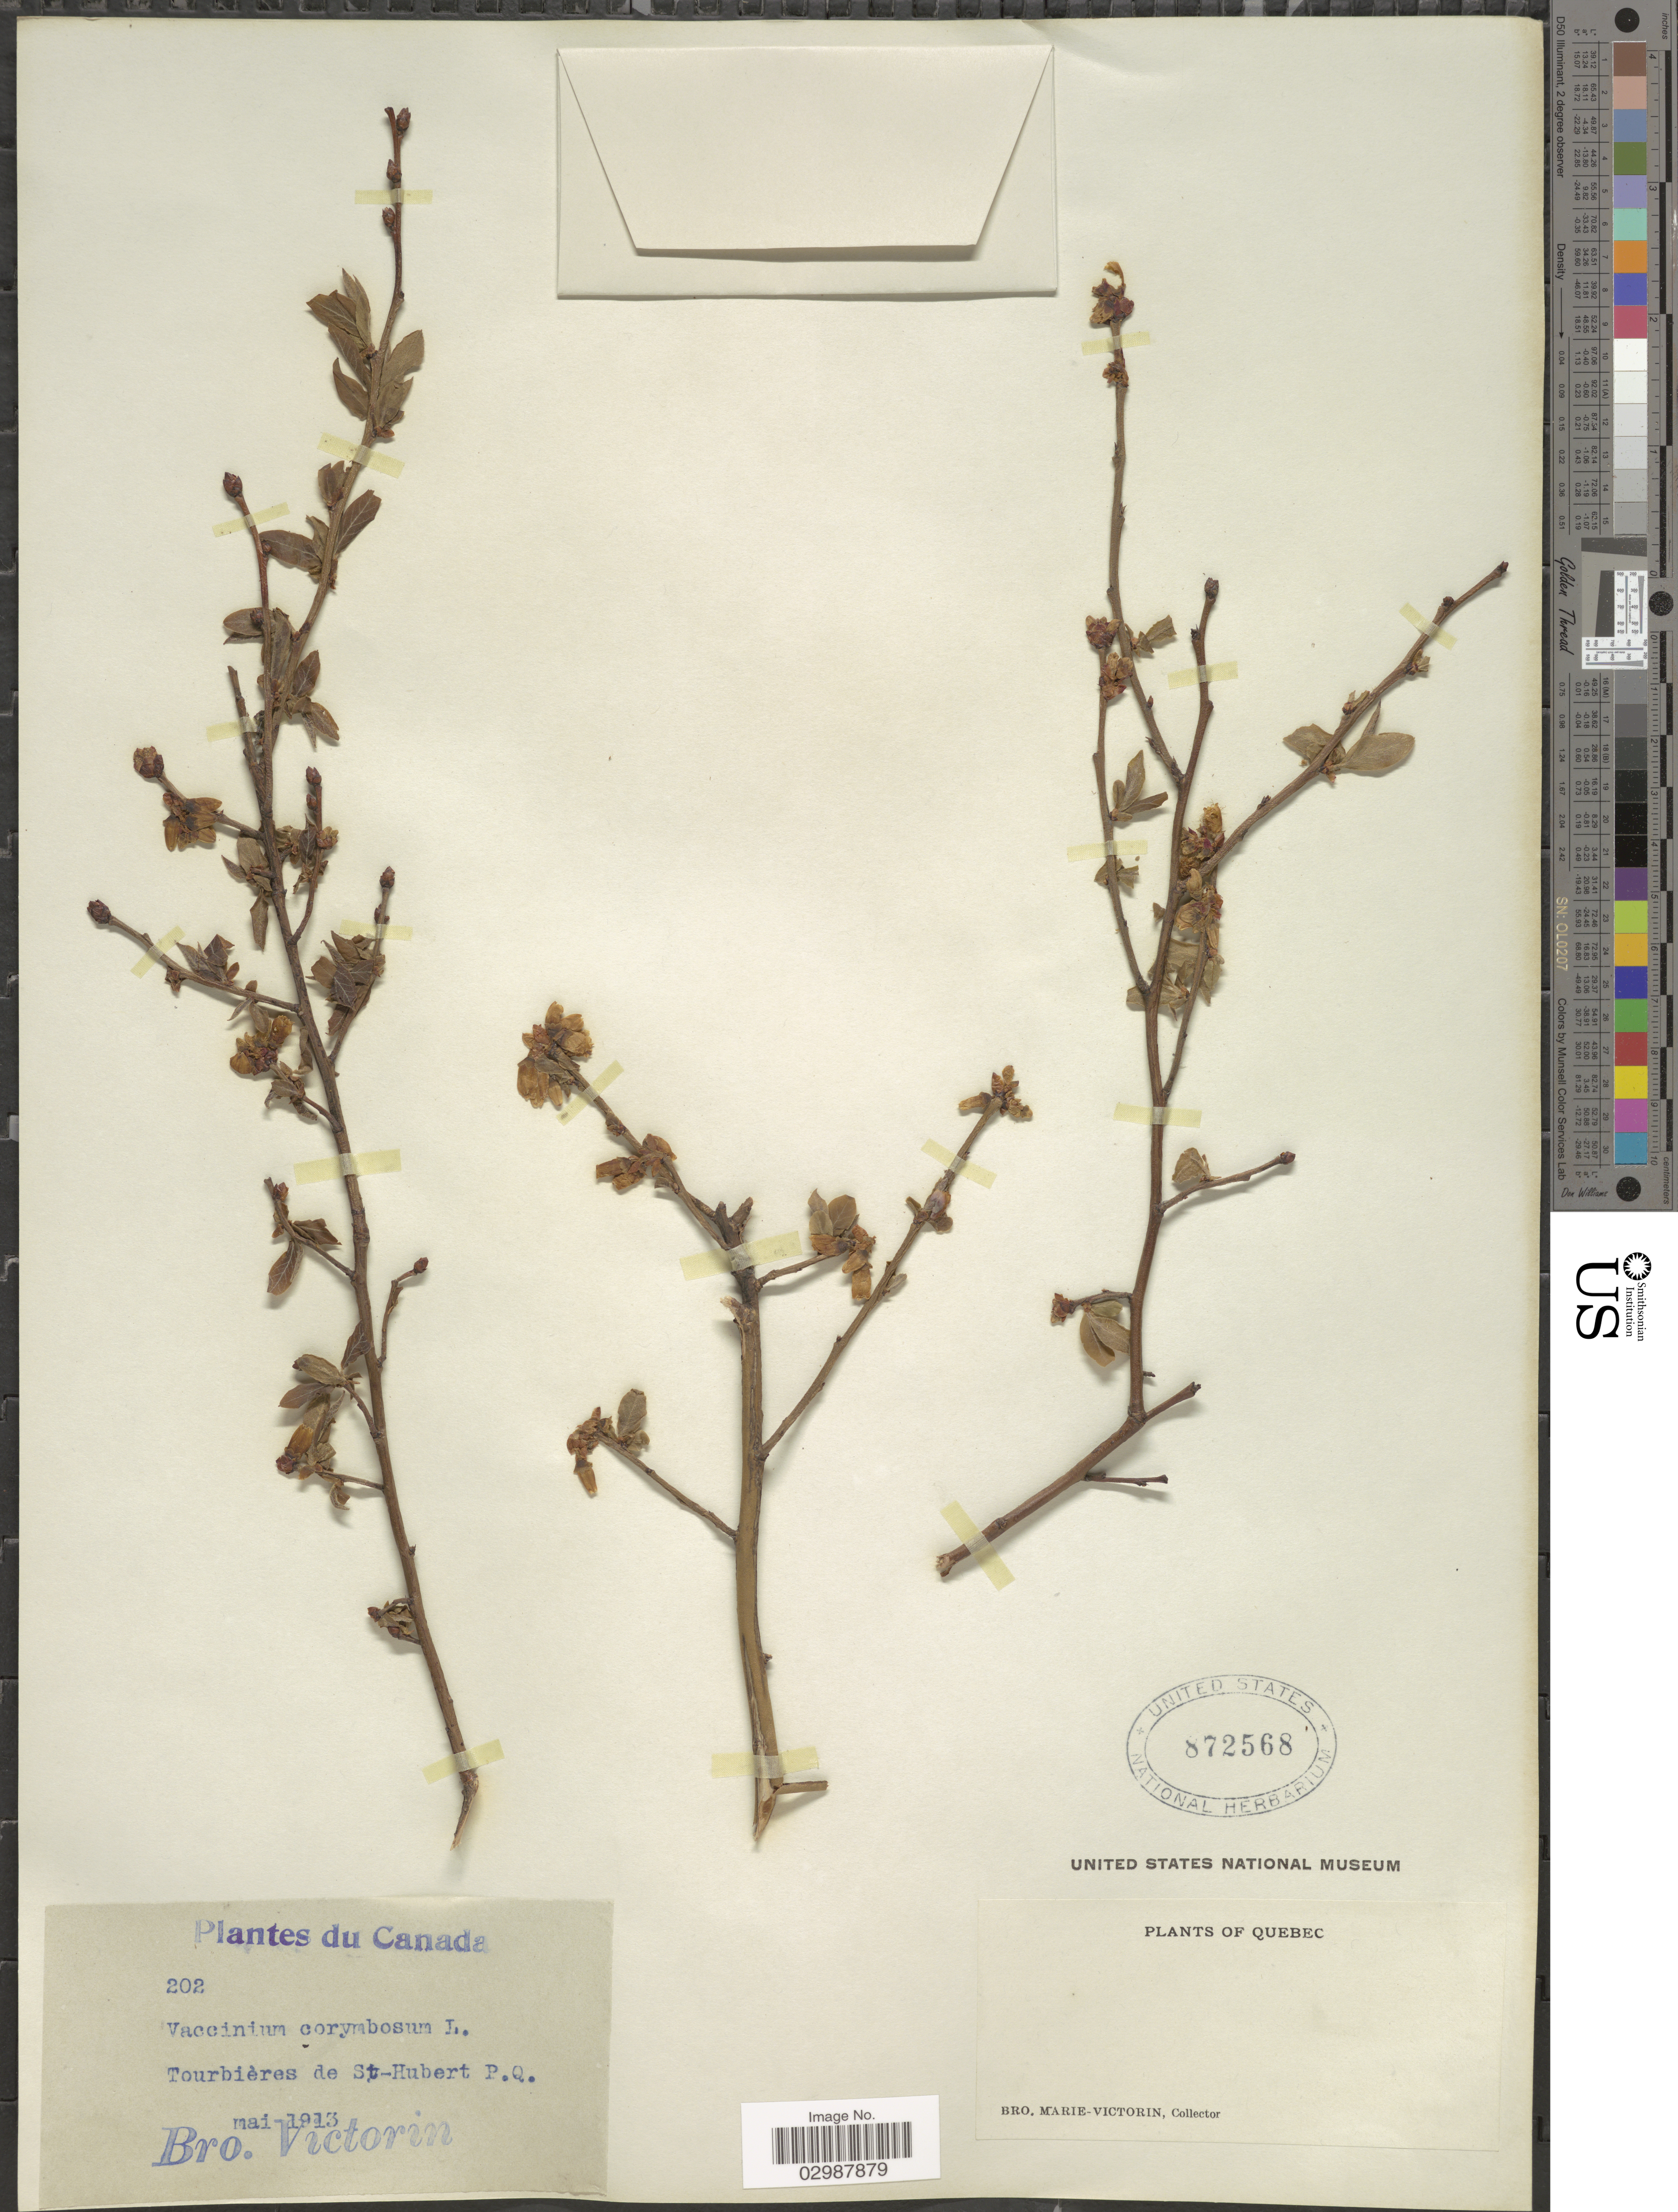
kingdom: Plantae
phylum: Tracheophyta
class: Magnoliopsida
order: Ericales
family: Ericaceae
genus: Vaccinium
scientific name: Vaccinium corymbosum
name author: L.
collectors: B. Victorin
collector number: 202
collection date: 1913-05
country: Canada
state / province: Quebec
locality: Tourbières de St-Hubert P.Q.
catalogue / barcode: US 872568